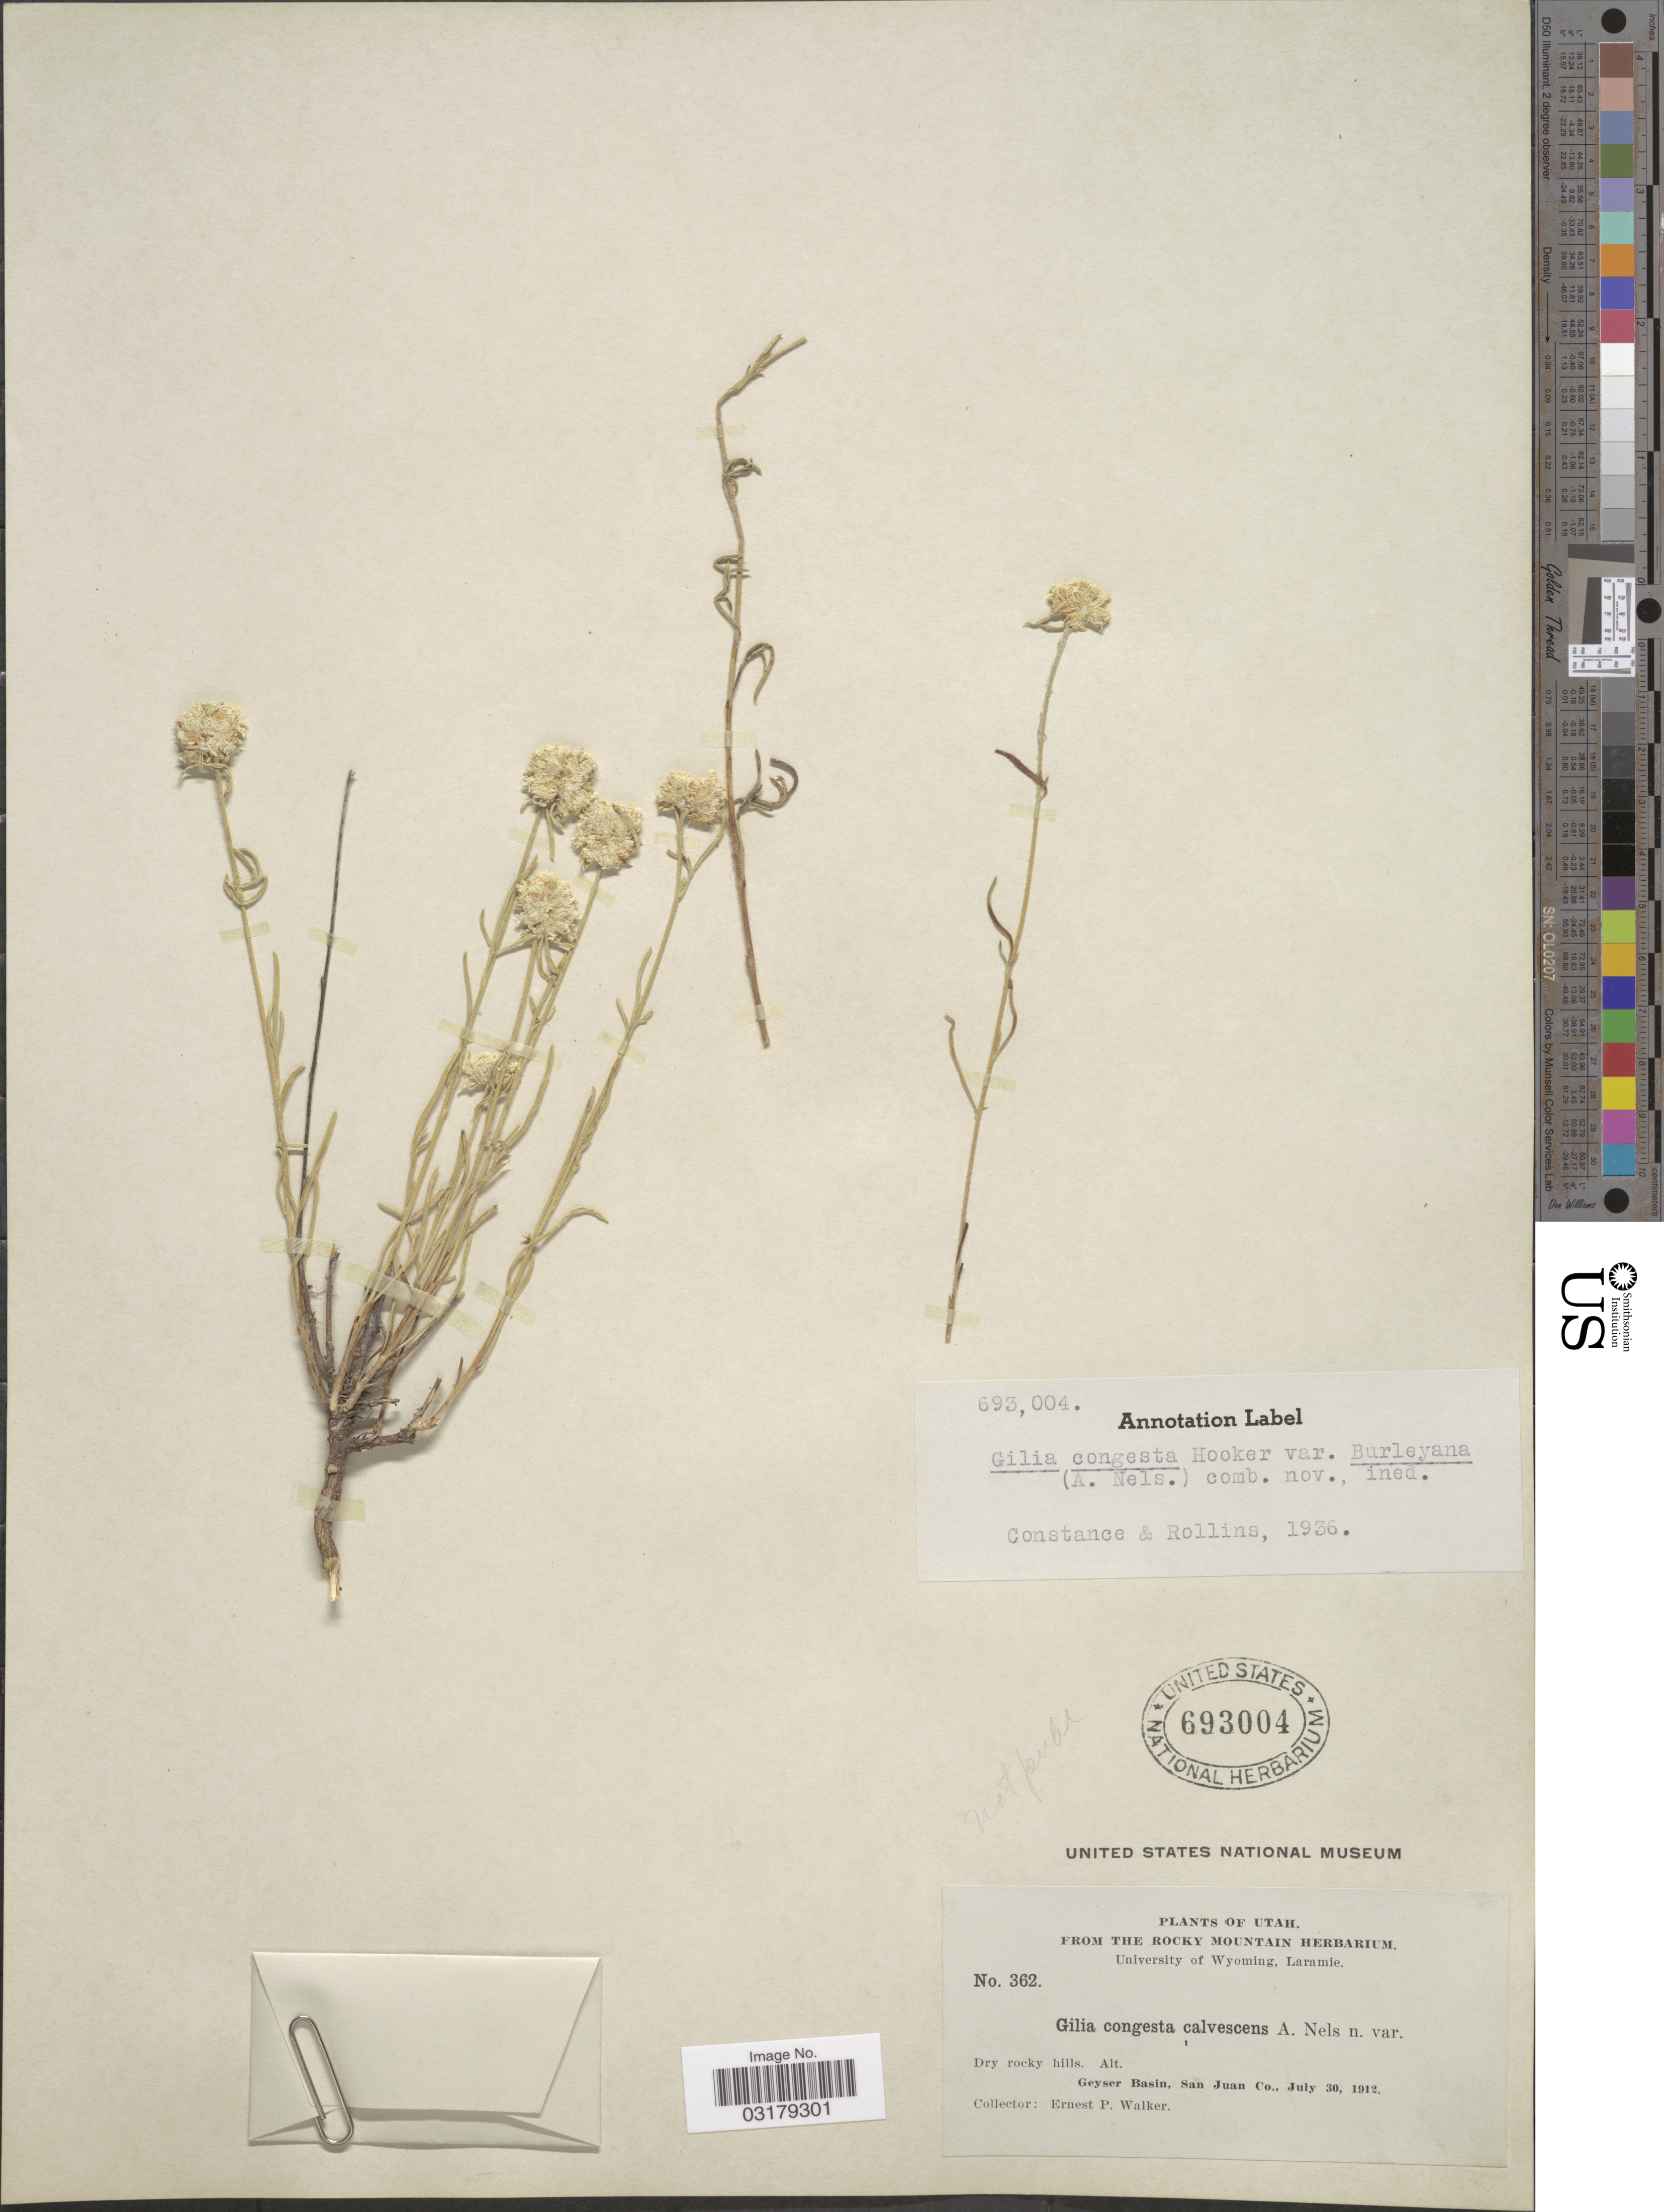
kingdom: Plantae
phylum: Tracheophyta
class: Magnoliopsida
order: Ericales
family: Polemoniaceae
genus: Ipomopsis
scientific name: Ipomopsis congesta subsp. frutescens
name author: (Rydb.) A.G. Day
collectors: E. P. Walker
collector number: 362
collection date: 1912-07-30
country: United States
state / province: Utah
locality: Greyser Basin, San Juan Co.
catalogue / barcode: US 693004